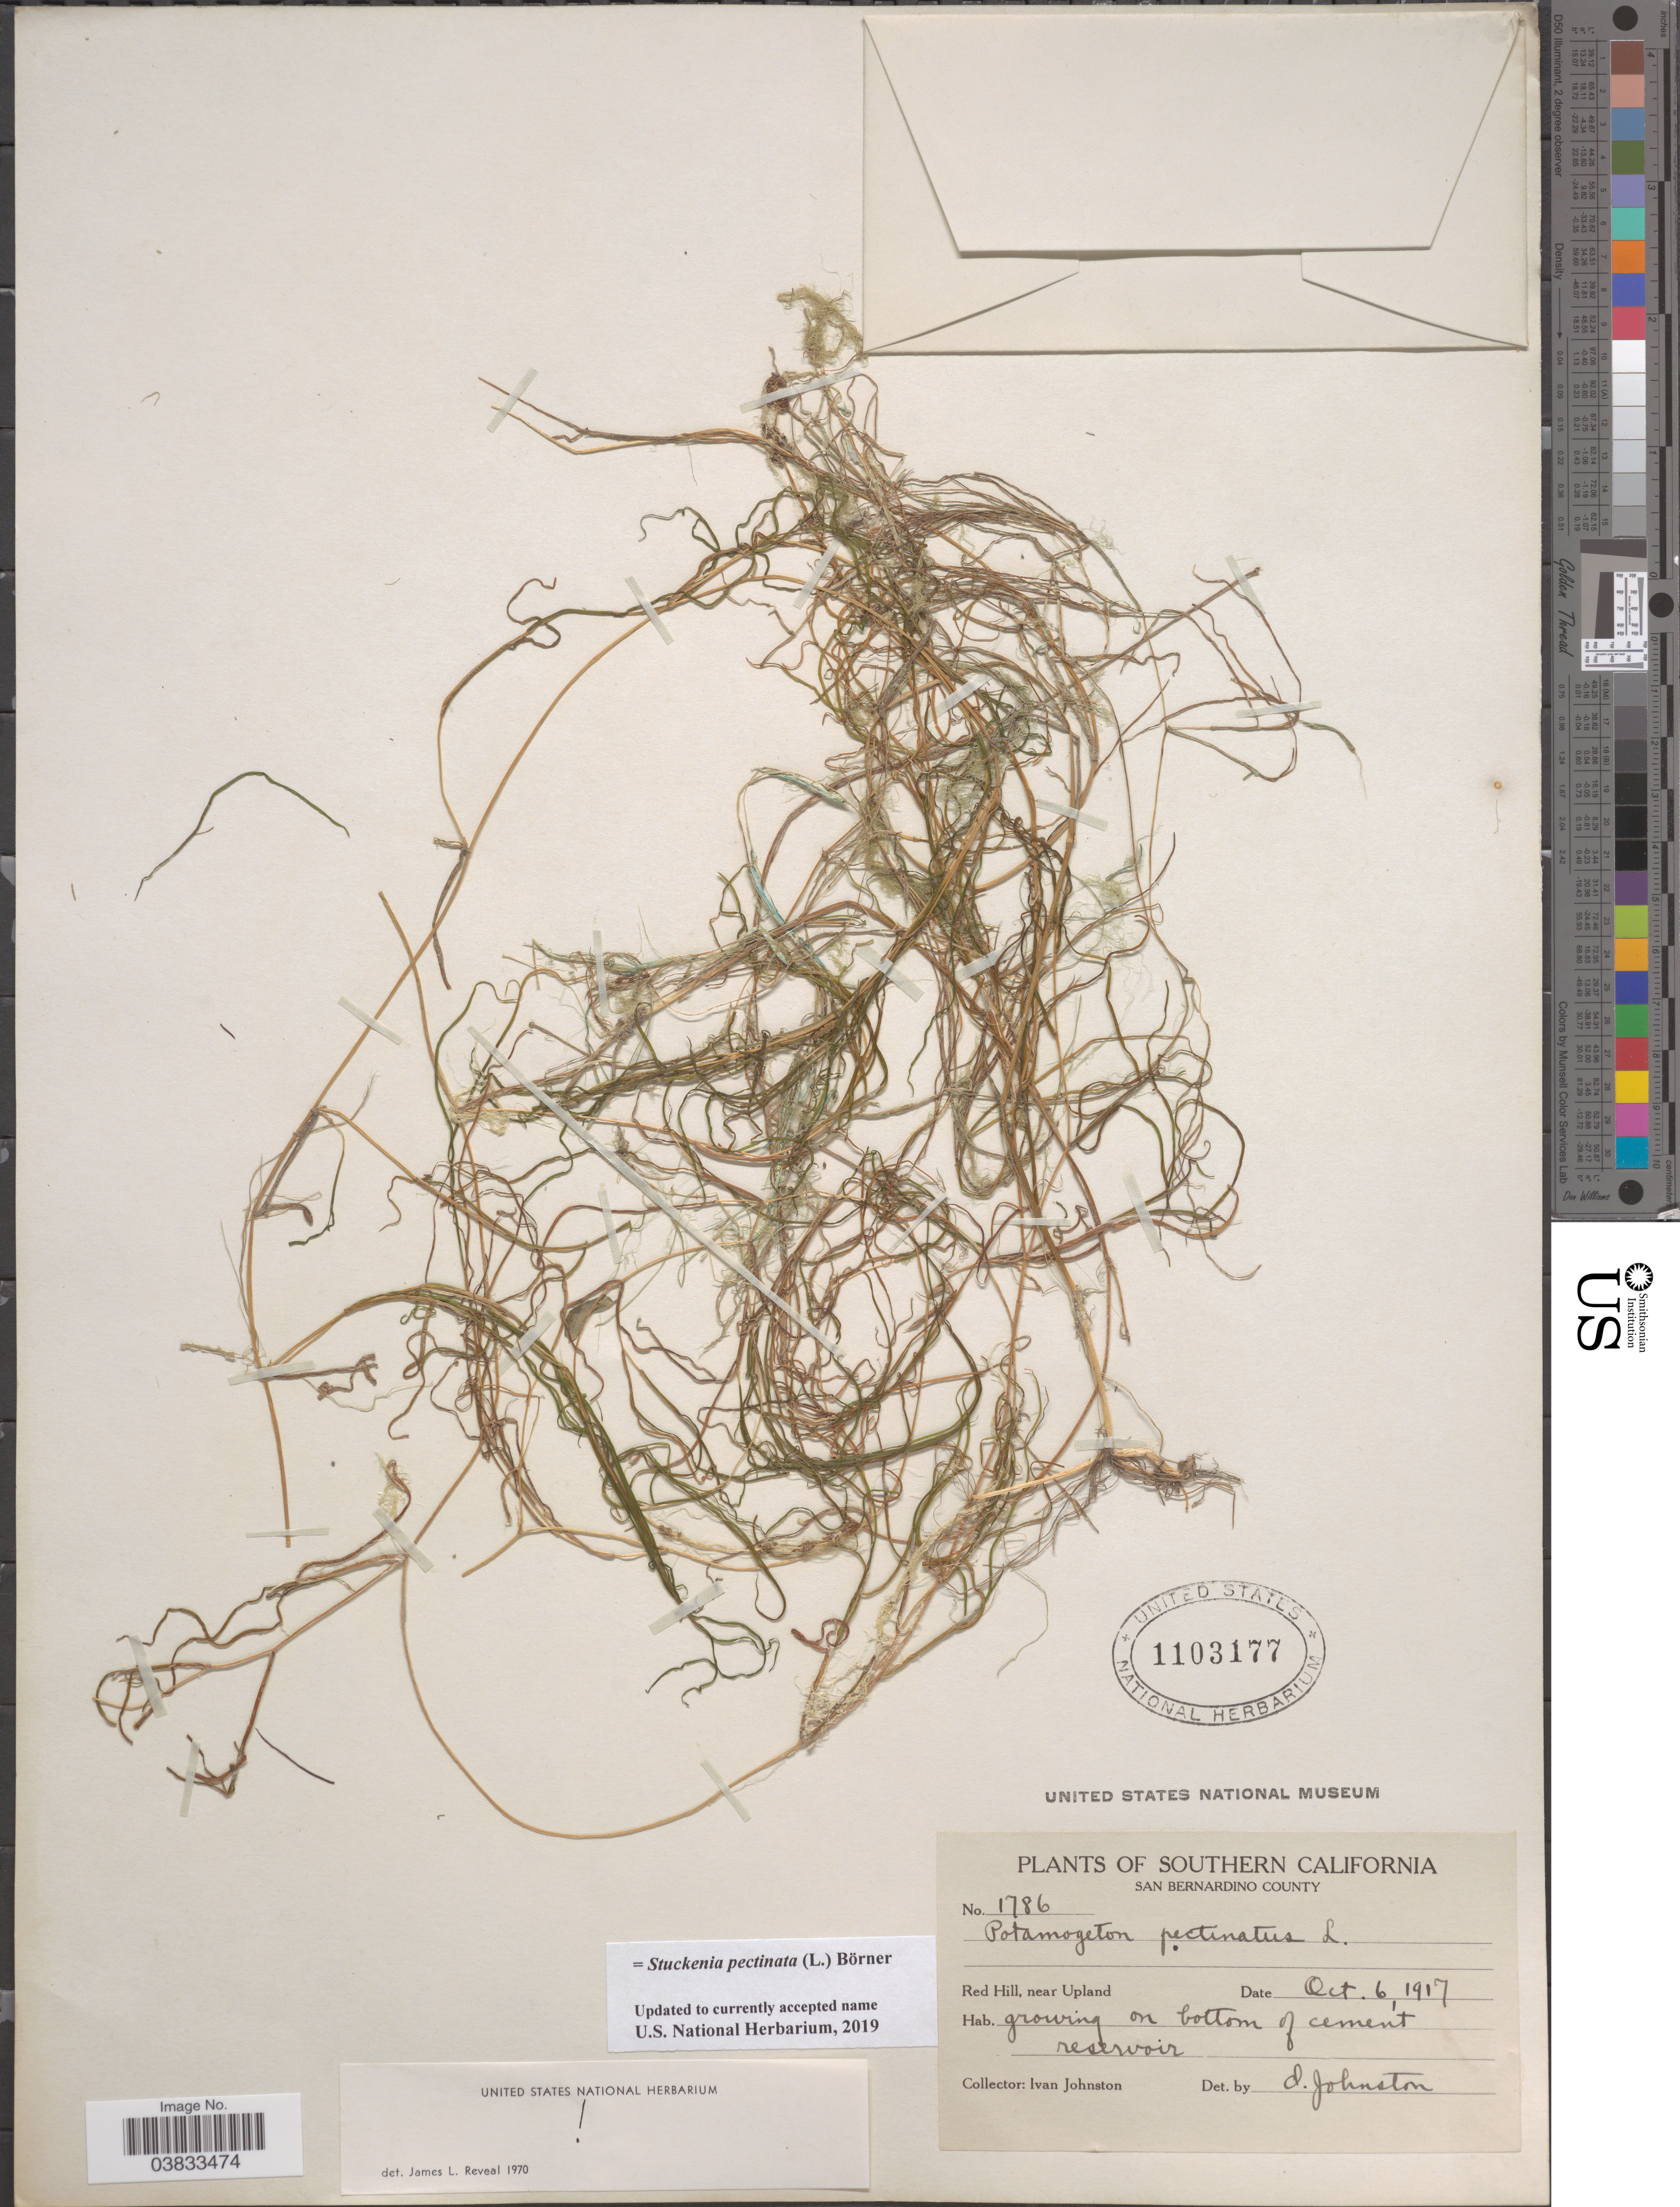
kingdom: Plantae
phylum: Tracheophyta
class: Liliopsida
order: Alismatales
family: Potamogetonaceae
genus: Stuckenia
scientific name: Stuckenia pectinata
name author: (L.) Börner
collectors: I.M. Johnston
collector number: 1786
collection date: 1917-10-06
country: United States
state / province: California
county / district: San Bernardino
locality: Southern California. San Bernardino County. Red Hill, near Upland.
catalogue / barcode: US 1103177